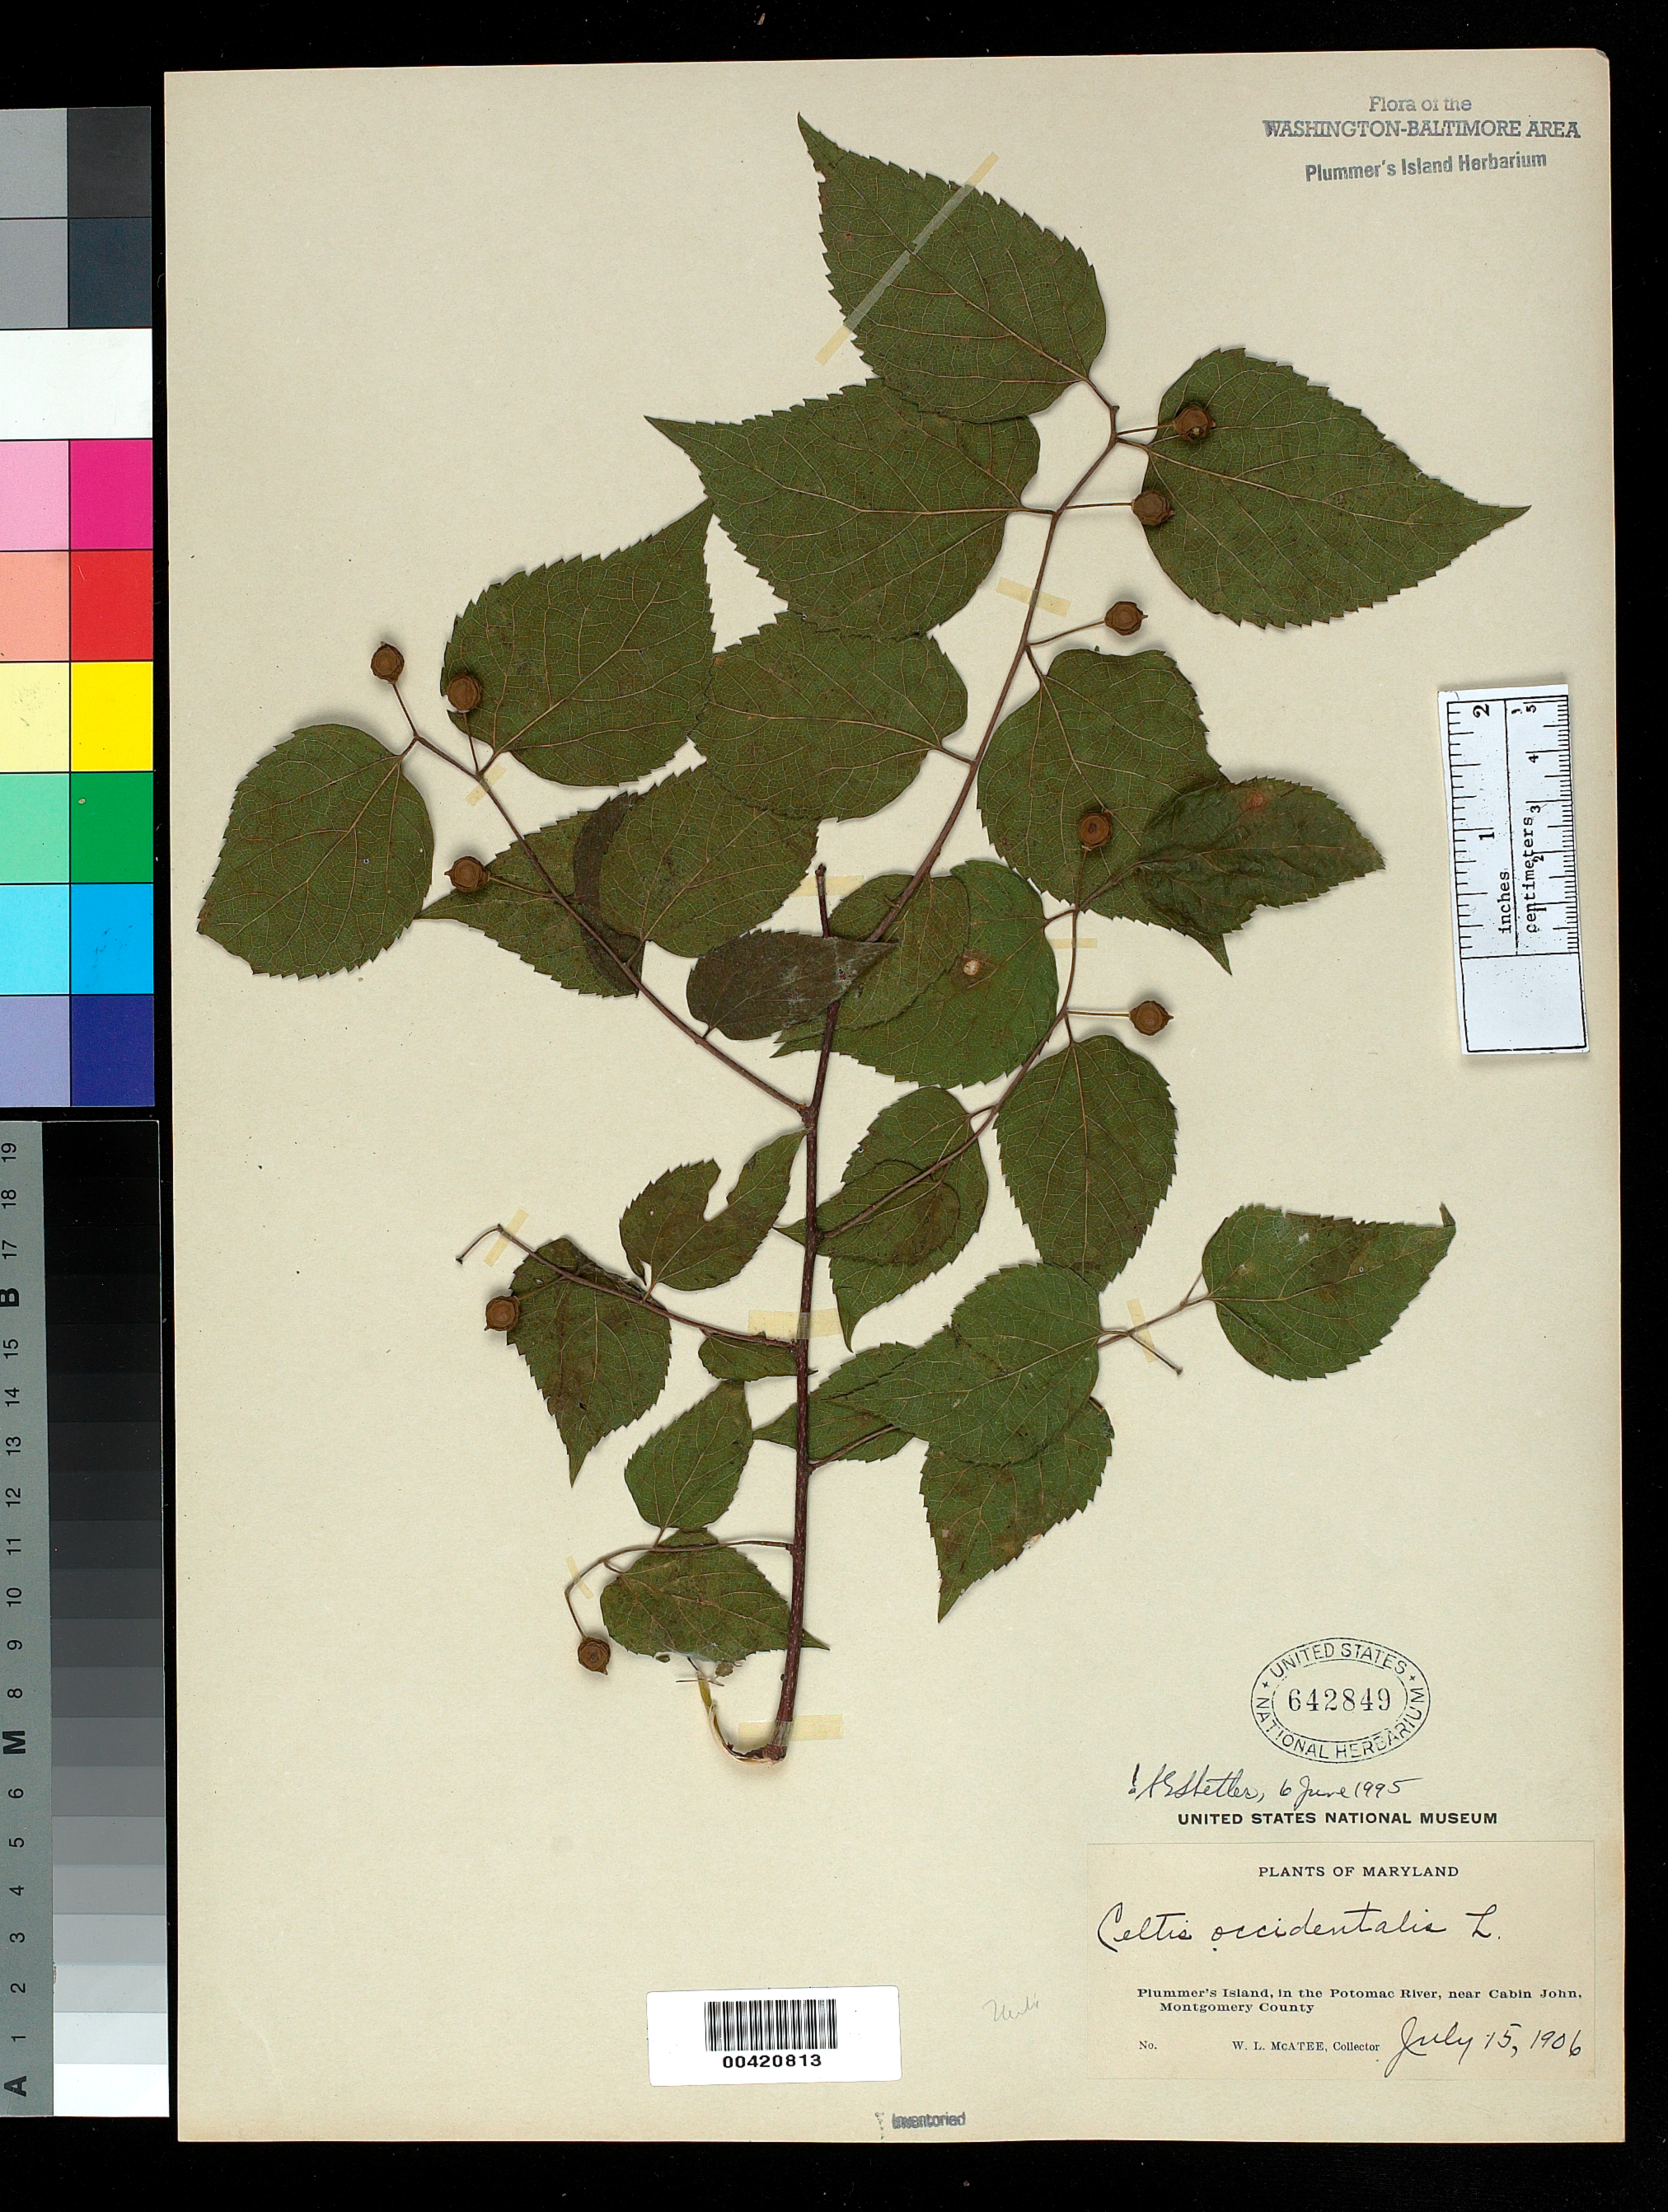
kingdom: Plantae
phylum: Tracheophyta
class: Magnoliopsida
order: Rosales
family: Cannabaceae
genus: Celtis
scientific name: Celtis occidentalis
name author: L.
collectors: W. McAtee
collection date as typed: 15 Jul 1906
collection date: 1906-07-15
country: United States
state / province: Maryland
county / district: Montgomery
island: Plummers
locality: Plummer's Island C. & O. Canal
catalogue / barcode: US 642849